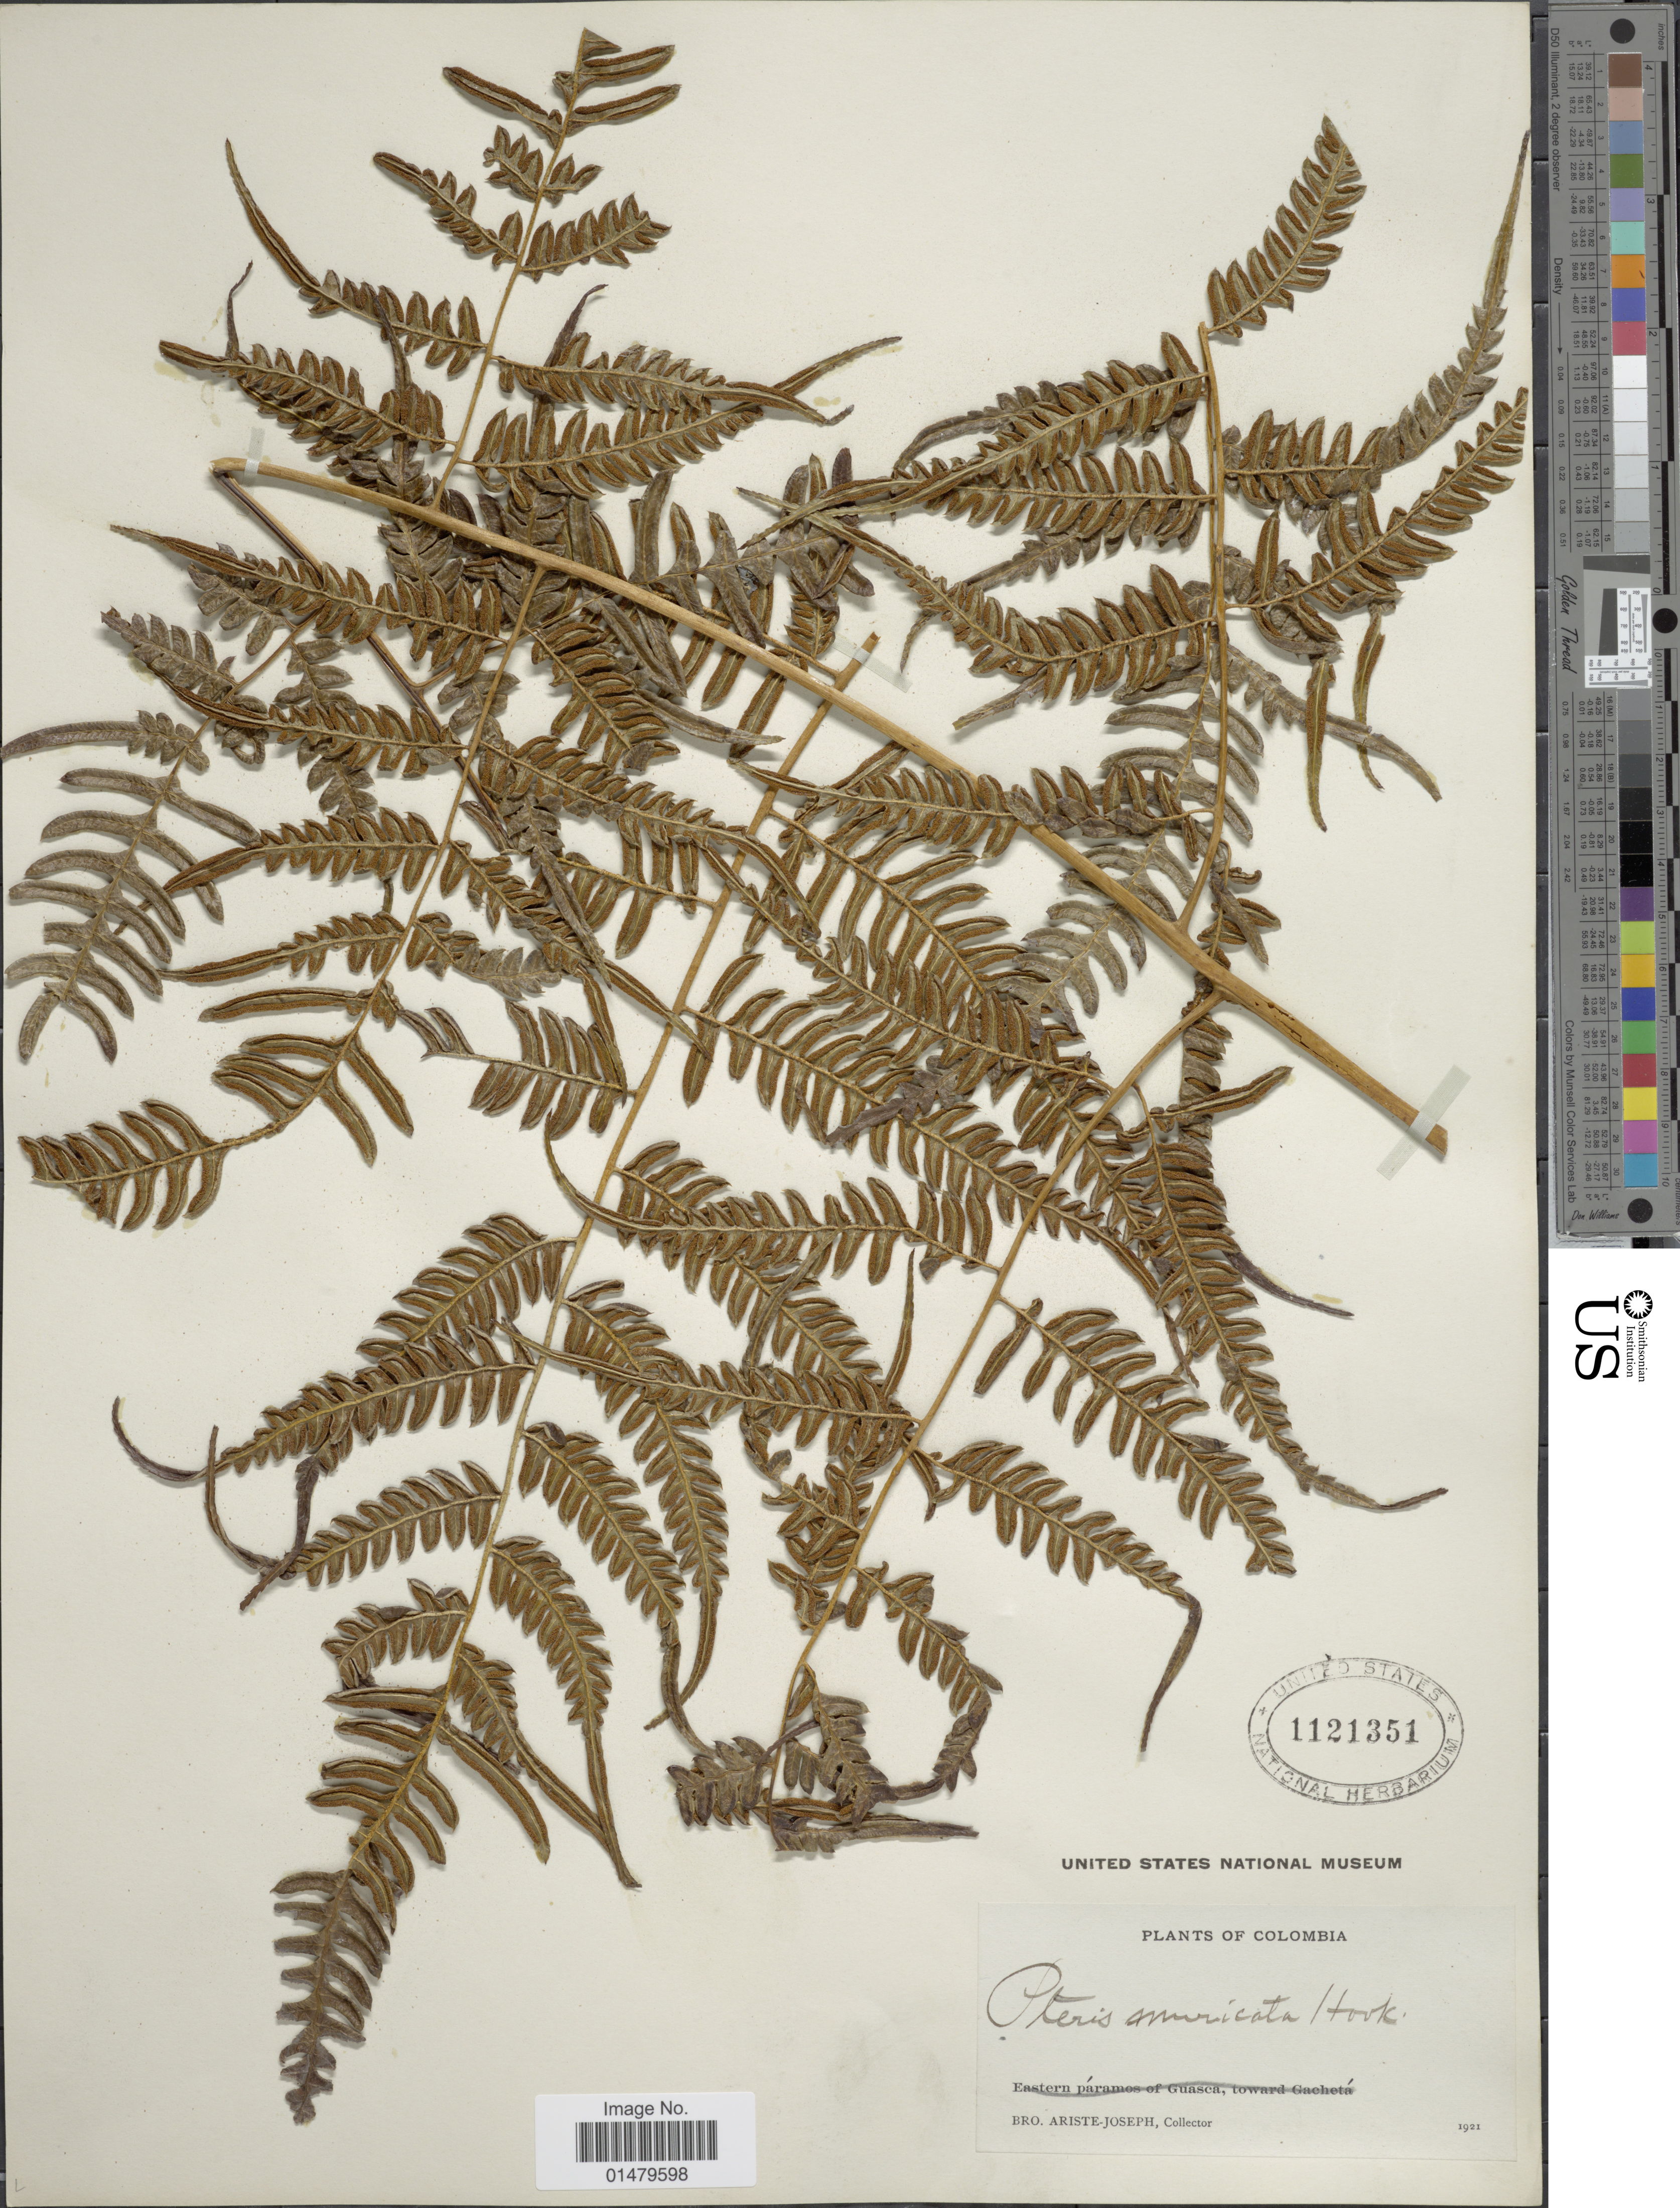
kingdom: Plantae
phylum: Tracheophyta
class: Polypodiopsida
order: Polypodiales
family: Pteridaceae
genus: Pteris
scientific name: Pteris muricata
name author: Rosenst.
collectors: Bro. Ariste-Joseph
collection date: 1921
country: Colombia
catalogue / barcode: US 1121351